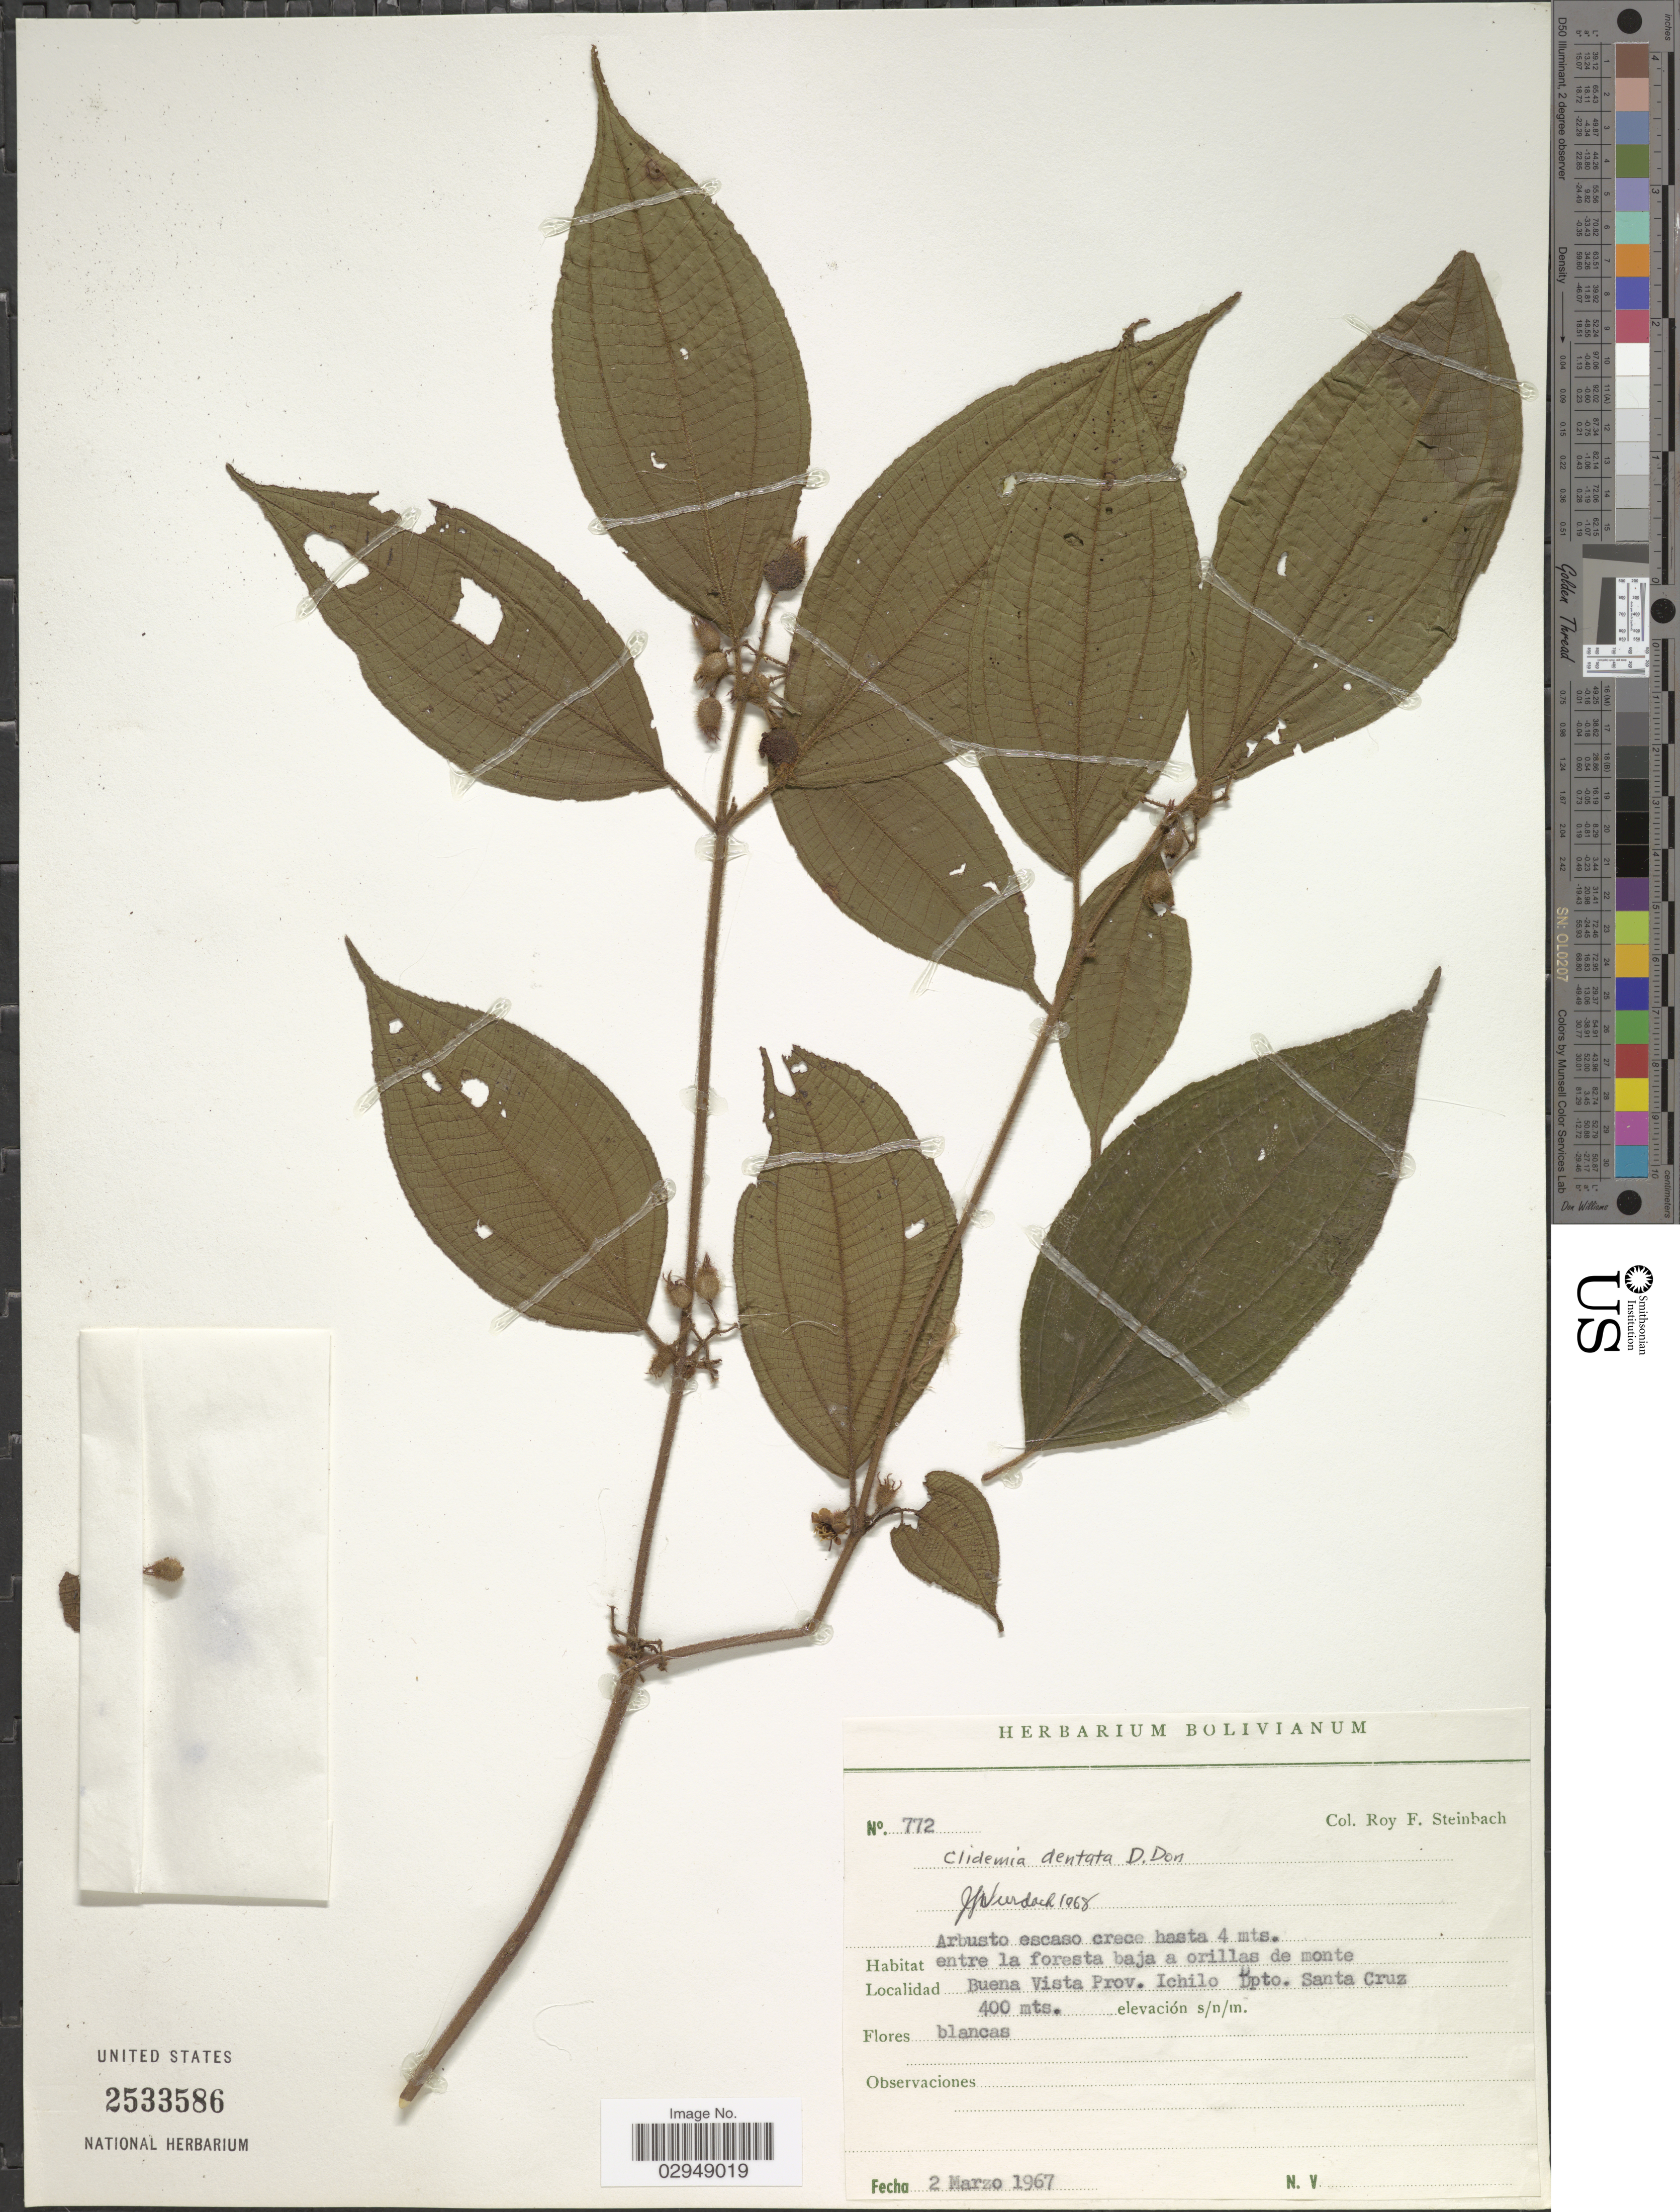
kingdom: Plantae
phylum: Tracheophyta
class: Magnoliopsida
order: Myrtales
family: Melastomataceae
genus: Clidemia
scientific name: Clidemia dentata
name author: D. Don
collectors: R. F. Steinbach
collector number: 772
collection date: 1967-03-02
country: Bolivia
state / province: Santa Cruz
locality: Entre la foresta baja a orillas de monte. Buena Vista, Prov. Ichilo, Dpto. Santa Cruz.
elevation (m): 400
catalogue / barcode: US 2533586